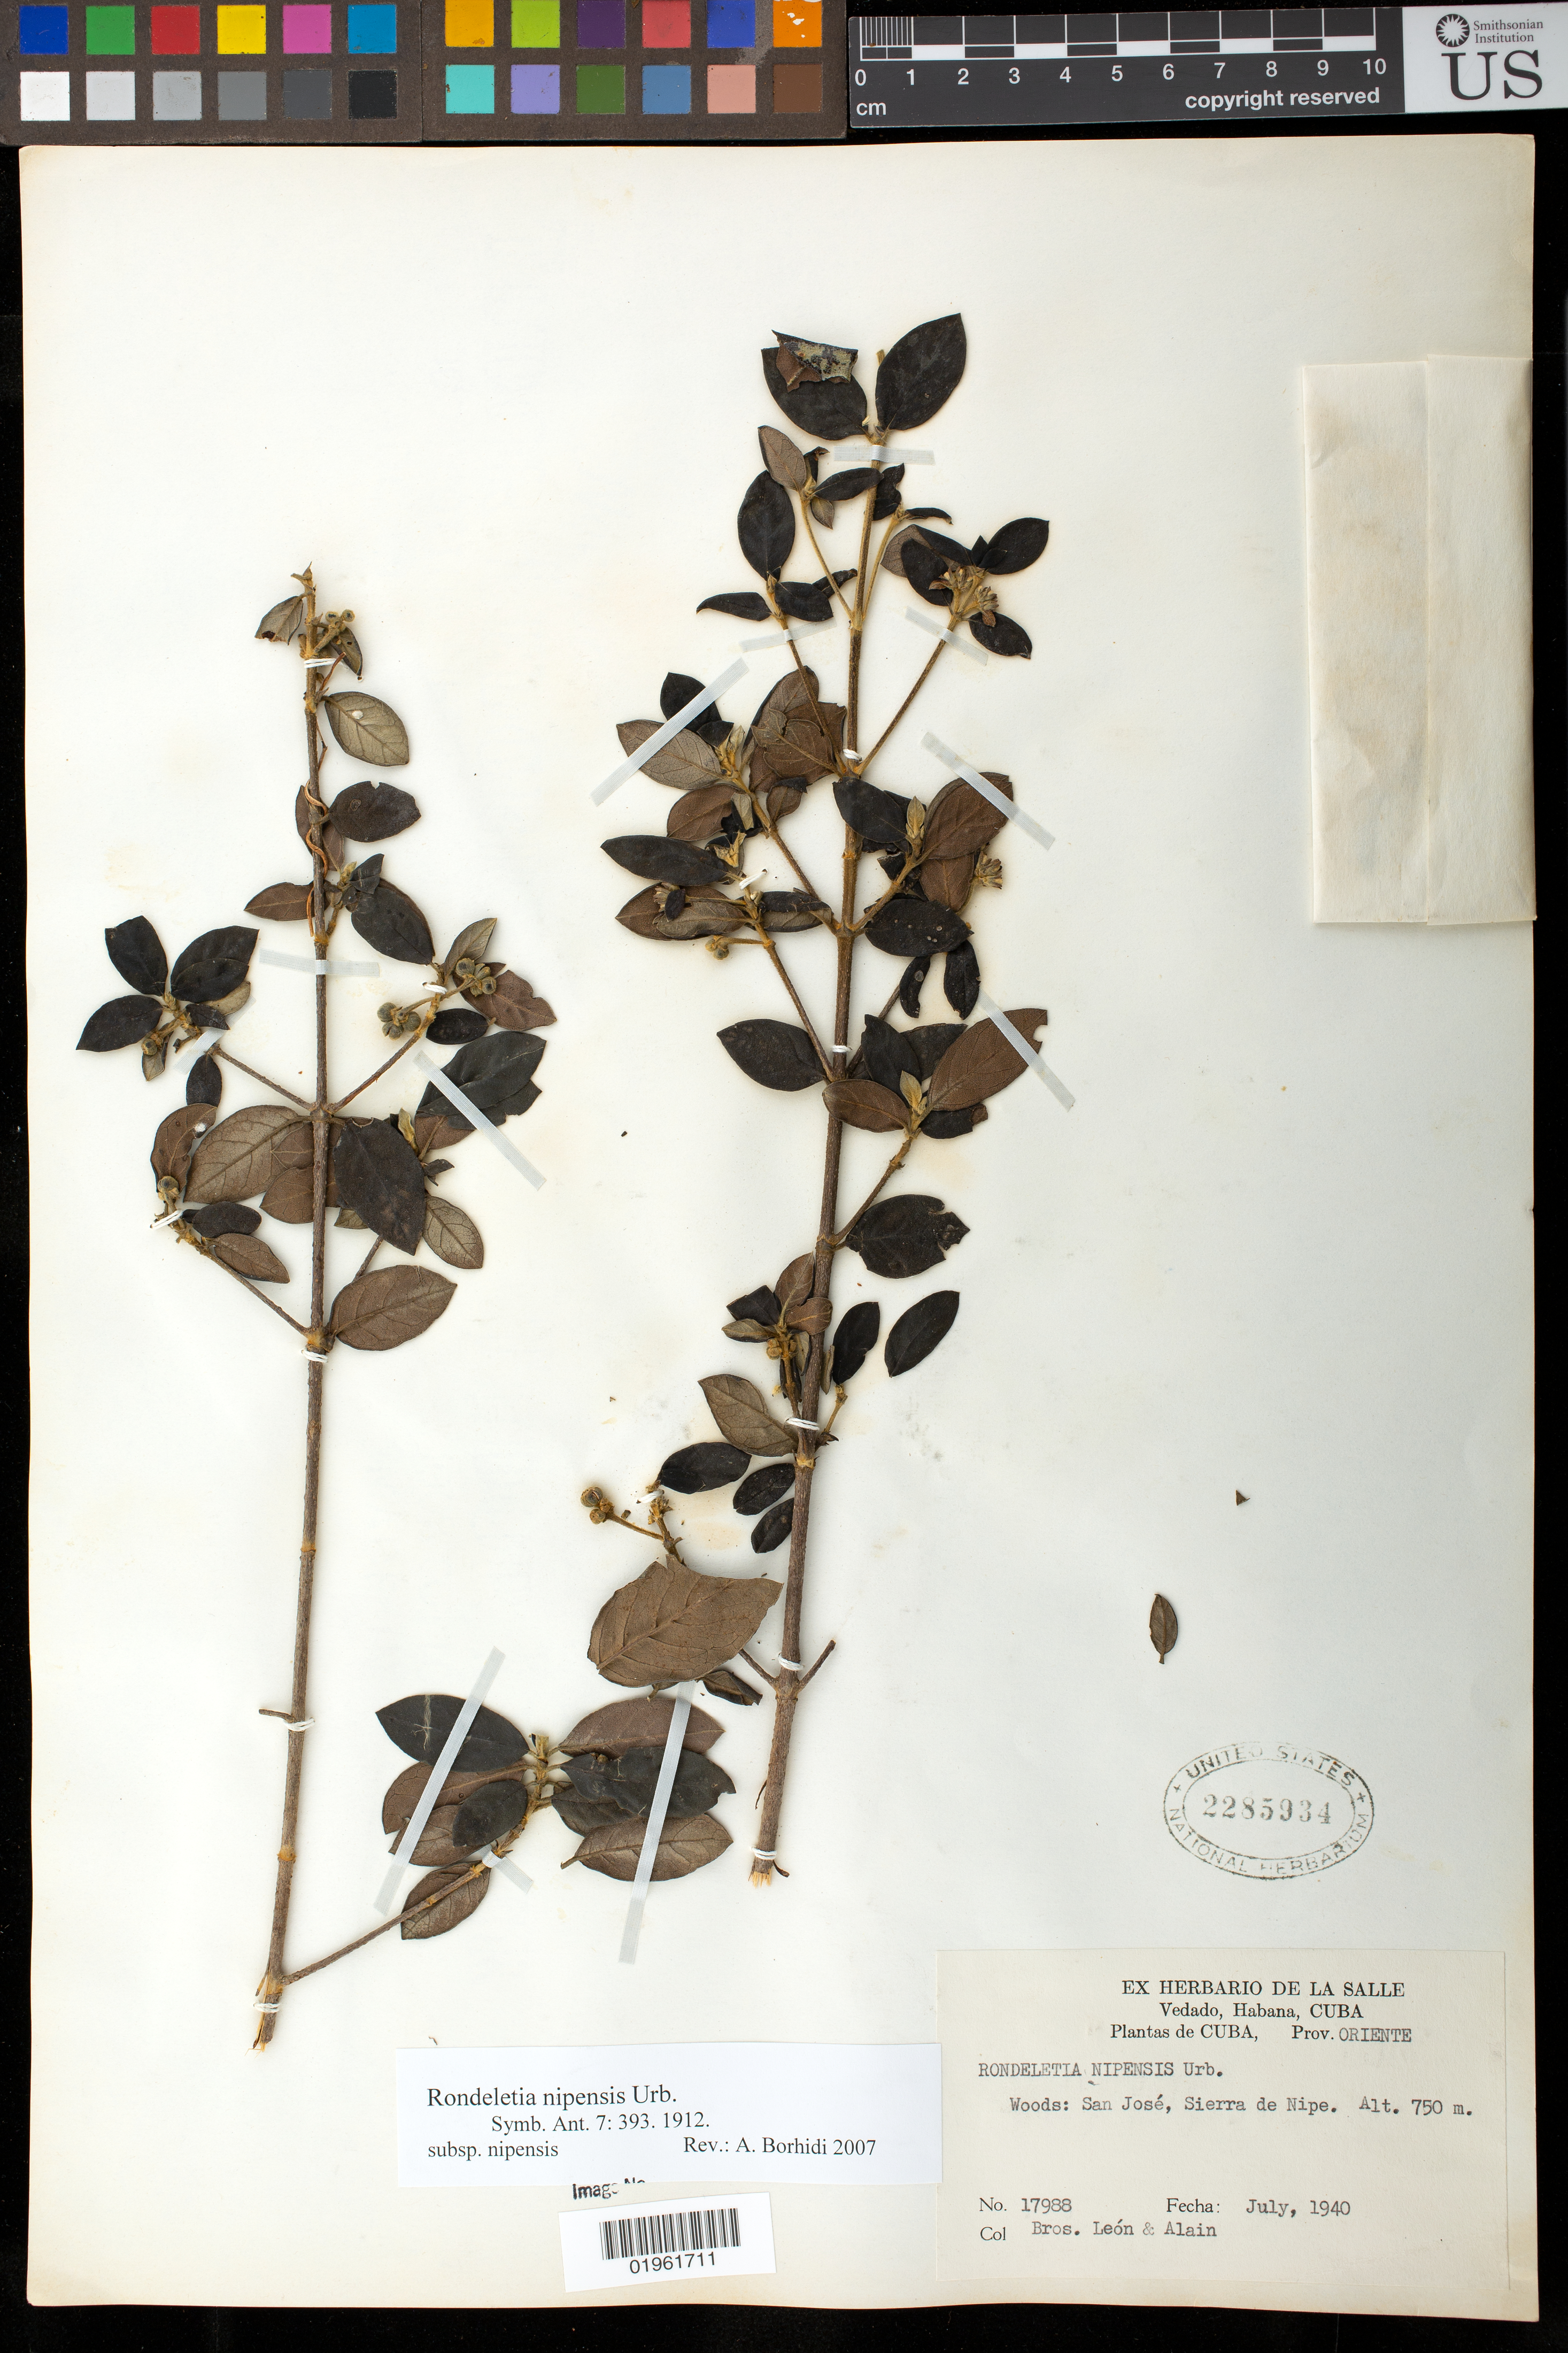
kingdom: Plantae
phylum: Tracheophyta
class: Magnoliopsida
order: Gentianales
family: Rubiaceae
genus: Rondeletia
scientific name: Rondeletia nipensis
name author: Urb.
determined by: Borhidi, Attila L.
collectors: Bro. León & A. H. Liogier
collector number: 17988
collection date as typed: Jul 1940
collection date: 1940-07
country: Cuba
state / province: Holguín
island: Cuba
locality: Woods: San Jose, Sierra De Nipe.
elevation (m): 750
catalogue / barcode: US 2285934